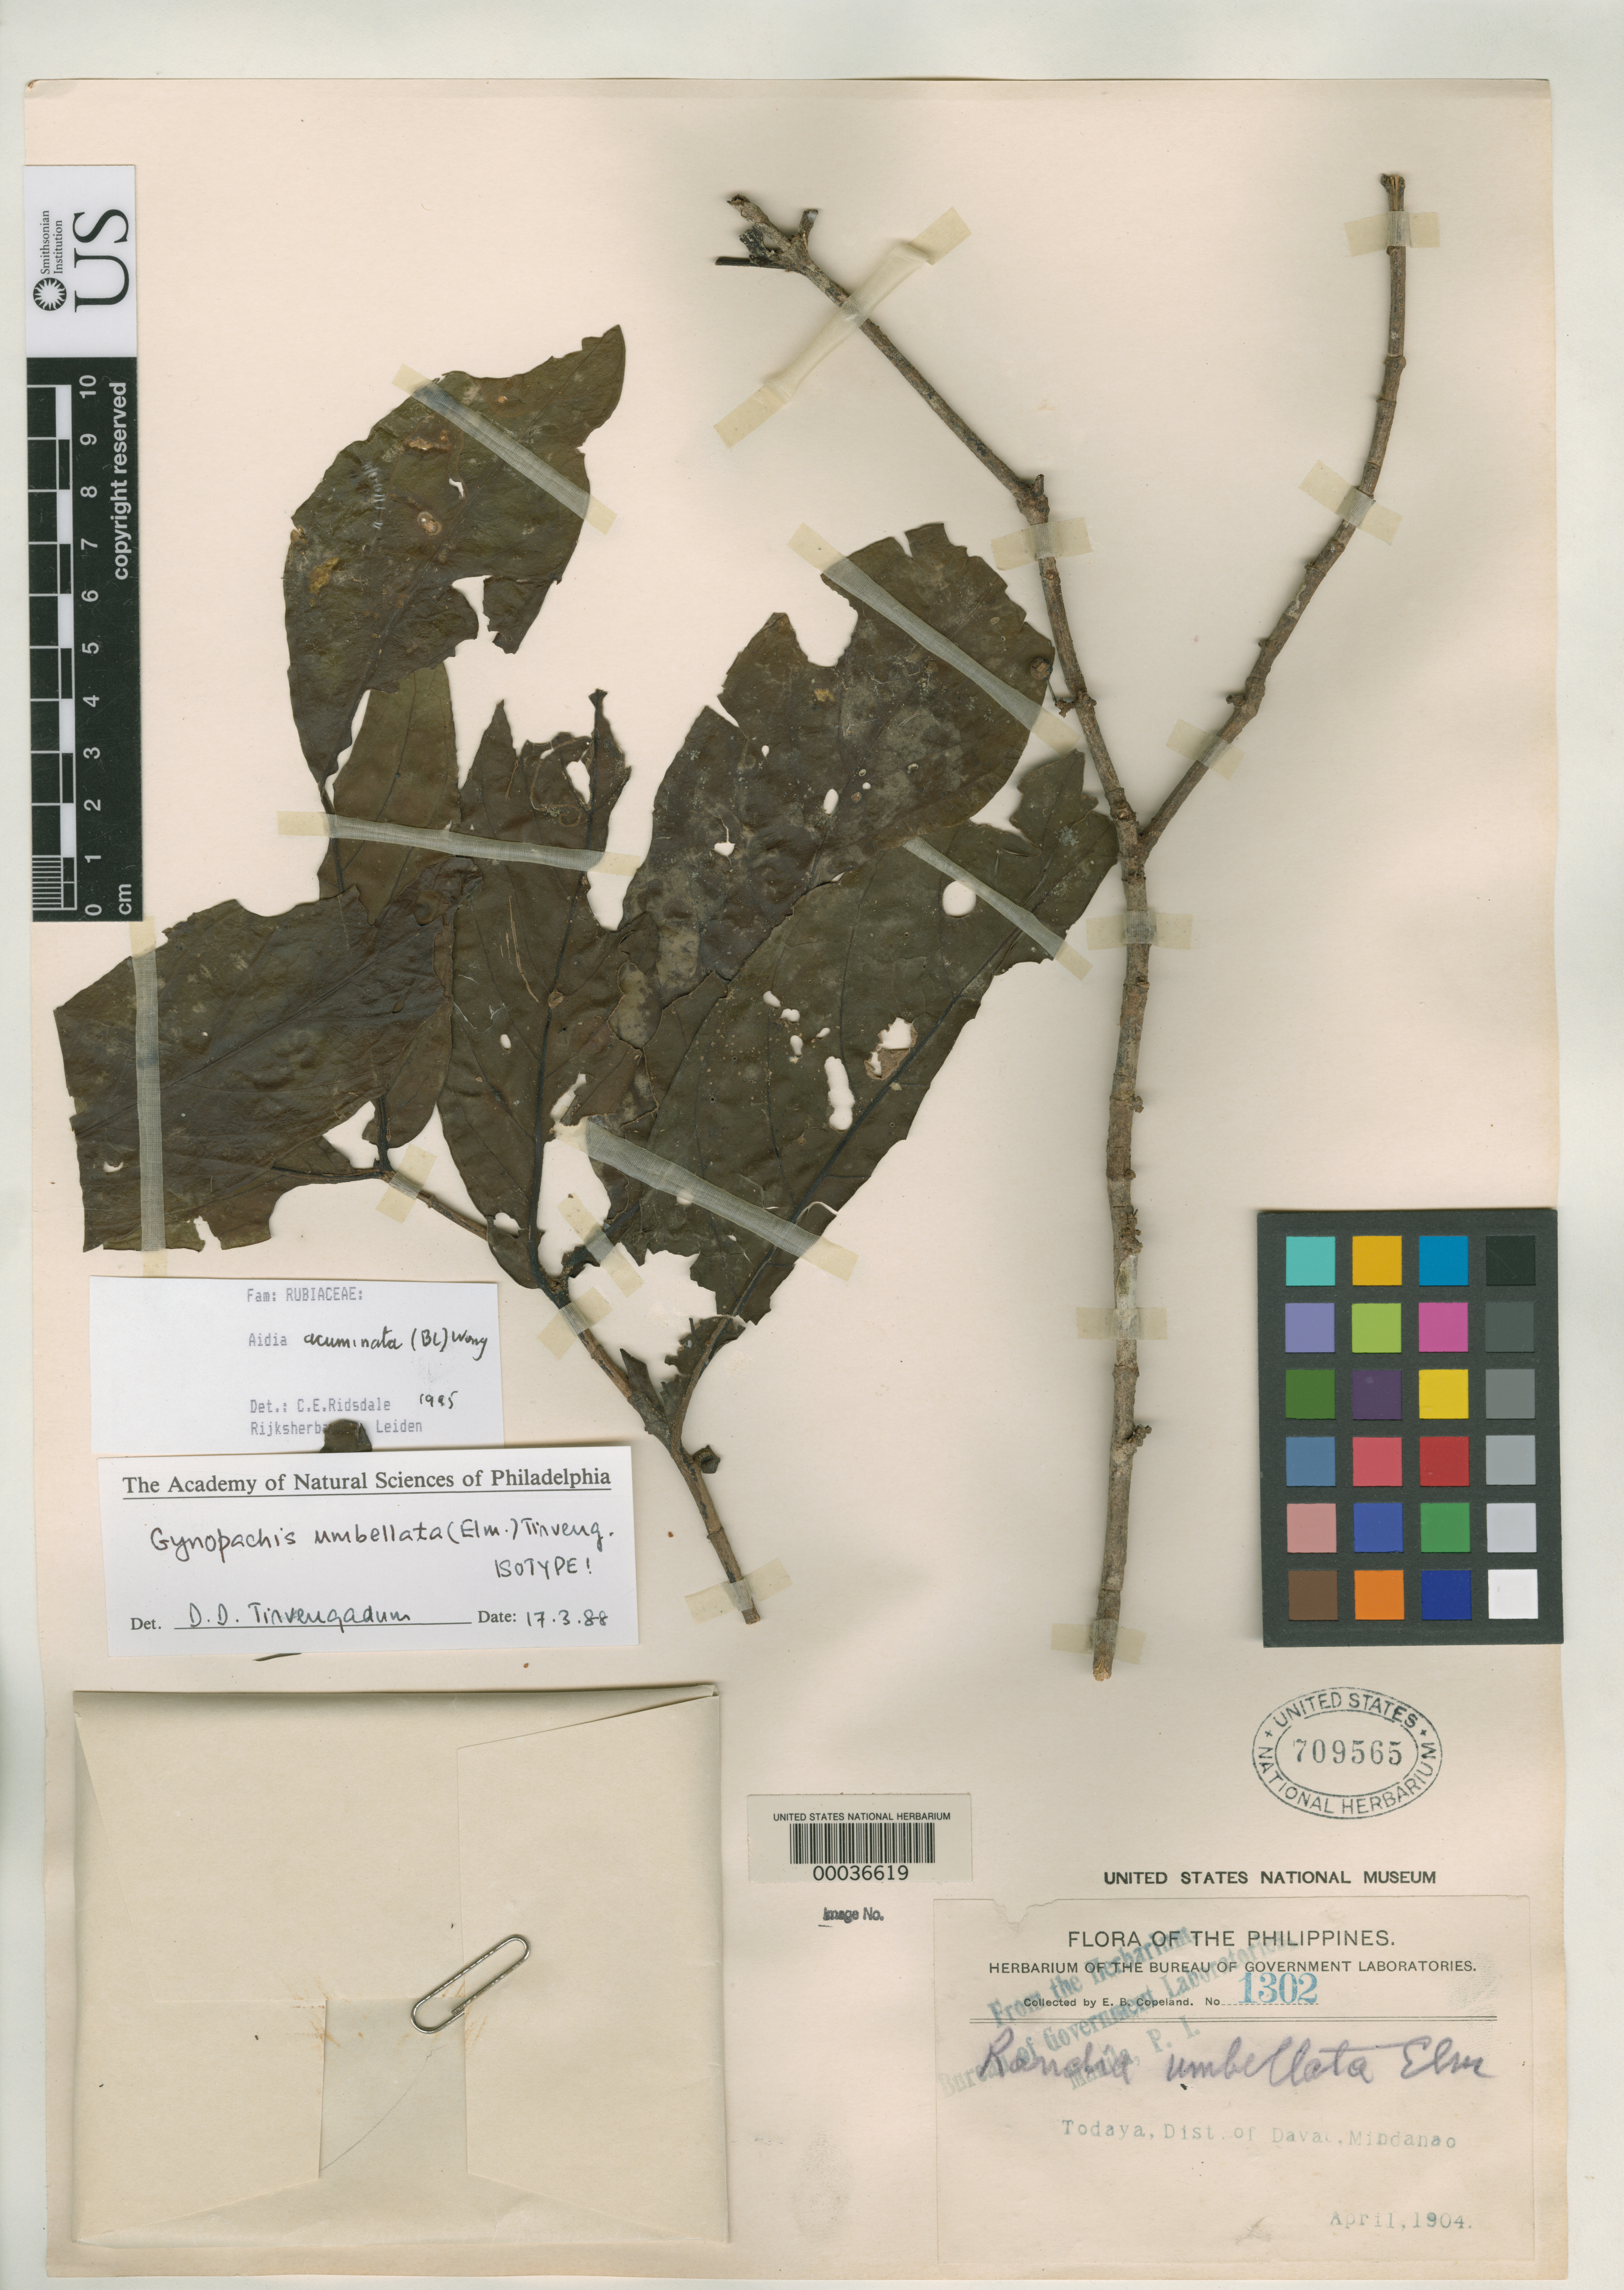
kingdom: Plantae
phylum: Tracheophyta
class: Magnoliopsida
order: Gentianales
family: Rubiaceae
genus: Randia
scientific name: Randia umbellata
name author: Elmer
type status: Isotype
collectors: E. B. Copeland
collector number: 1302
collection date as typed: Apr 1904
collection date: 1904-04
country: Philippines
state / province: Davao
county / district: Davao del Sur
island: Mindanao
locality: Todaya.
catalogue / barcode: US 709565